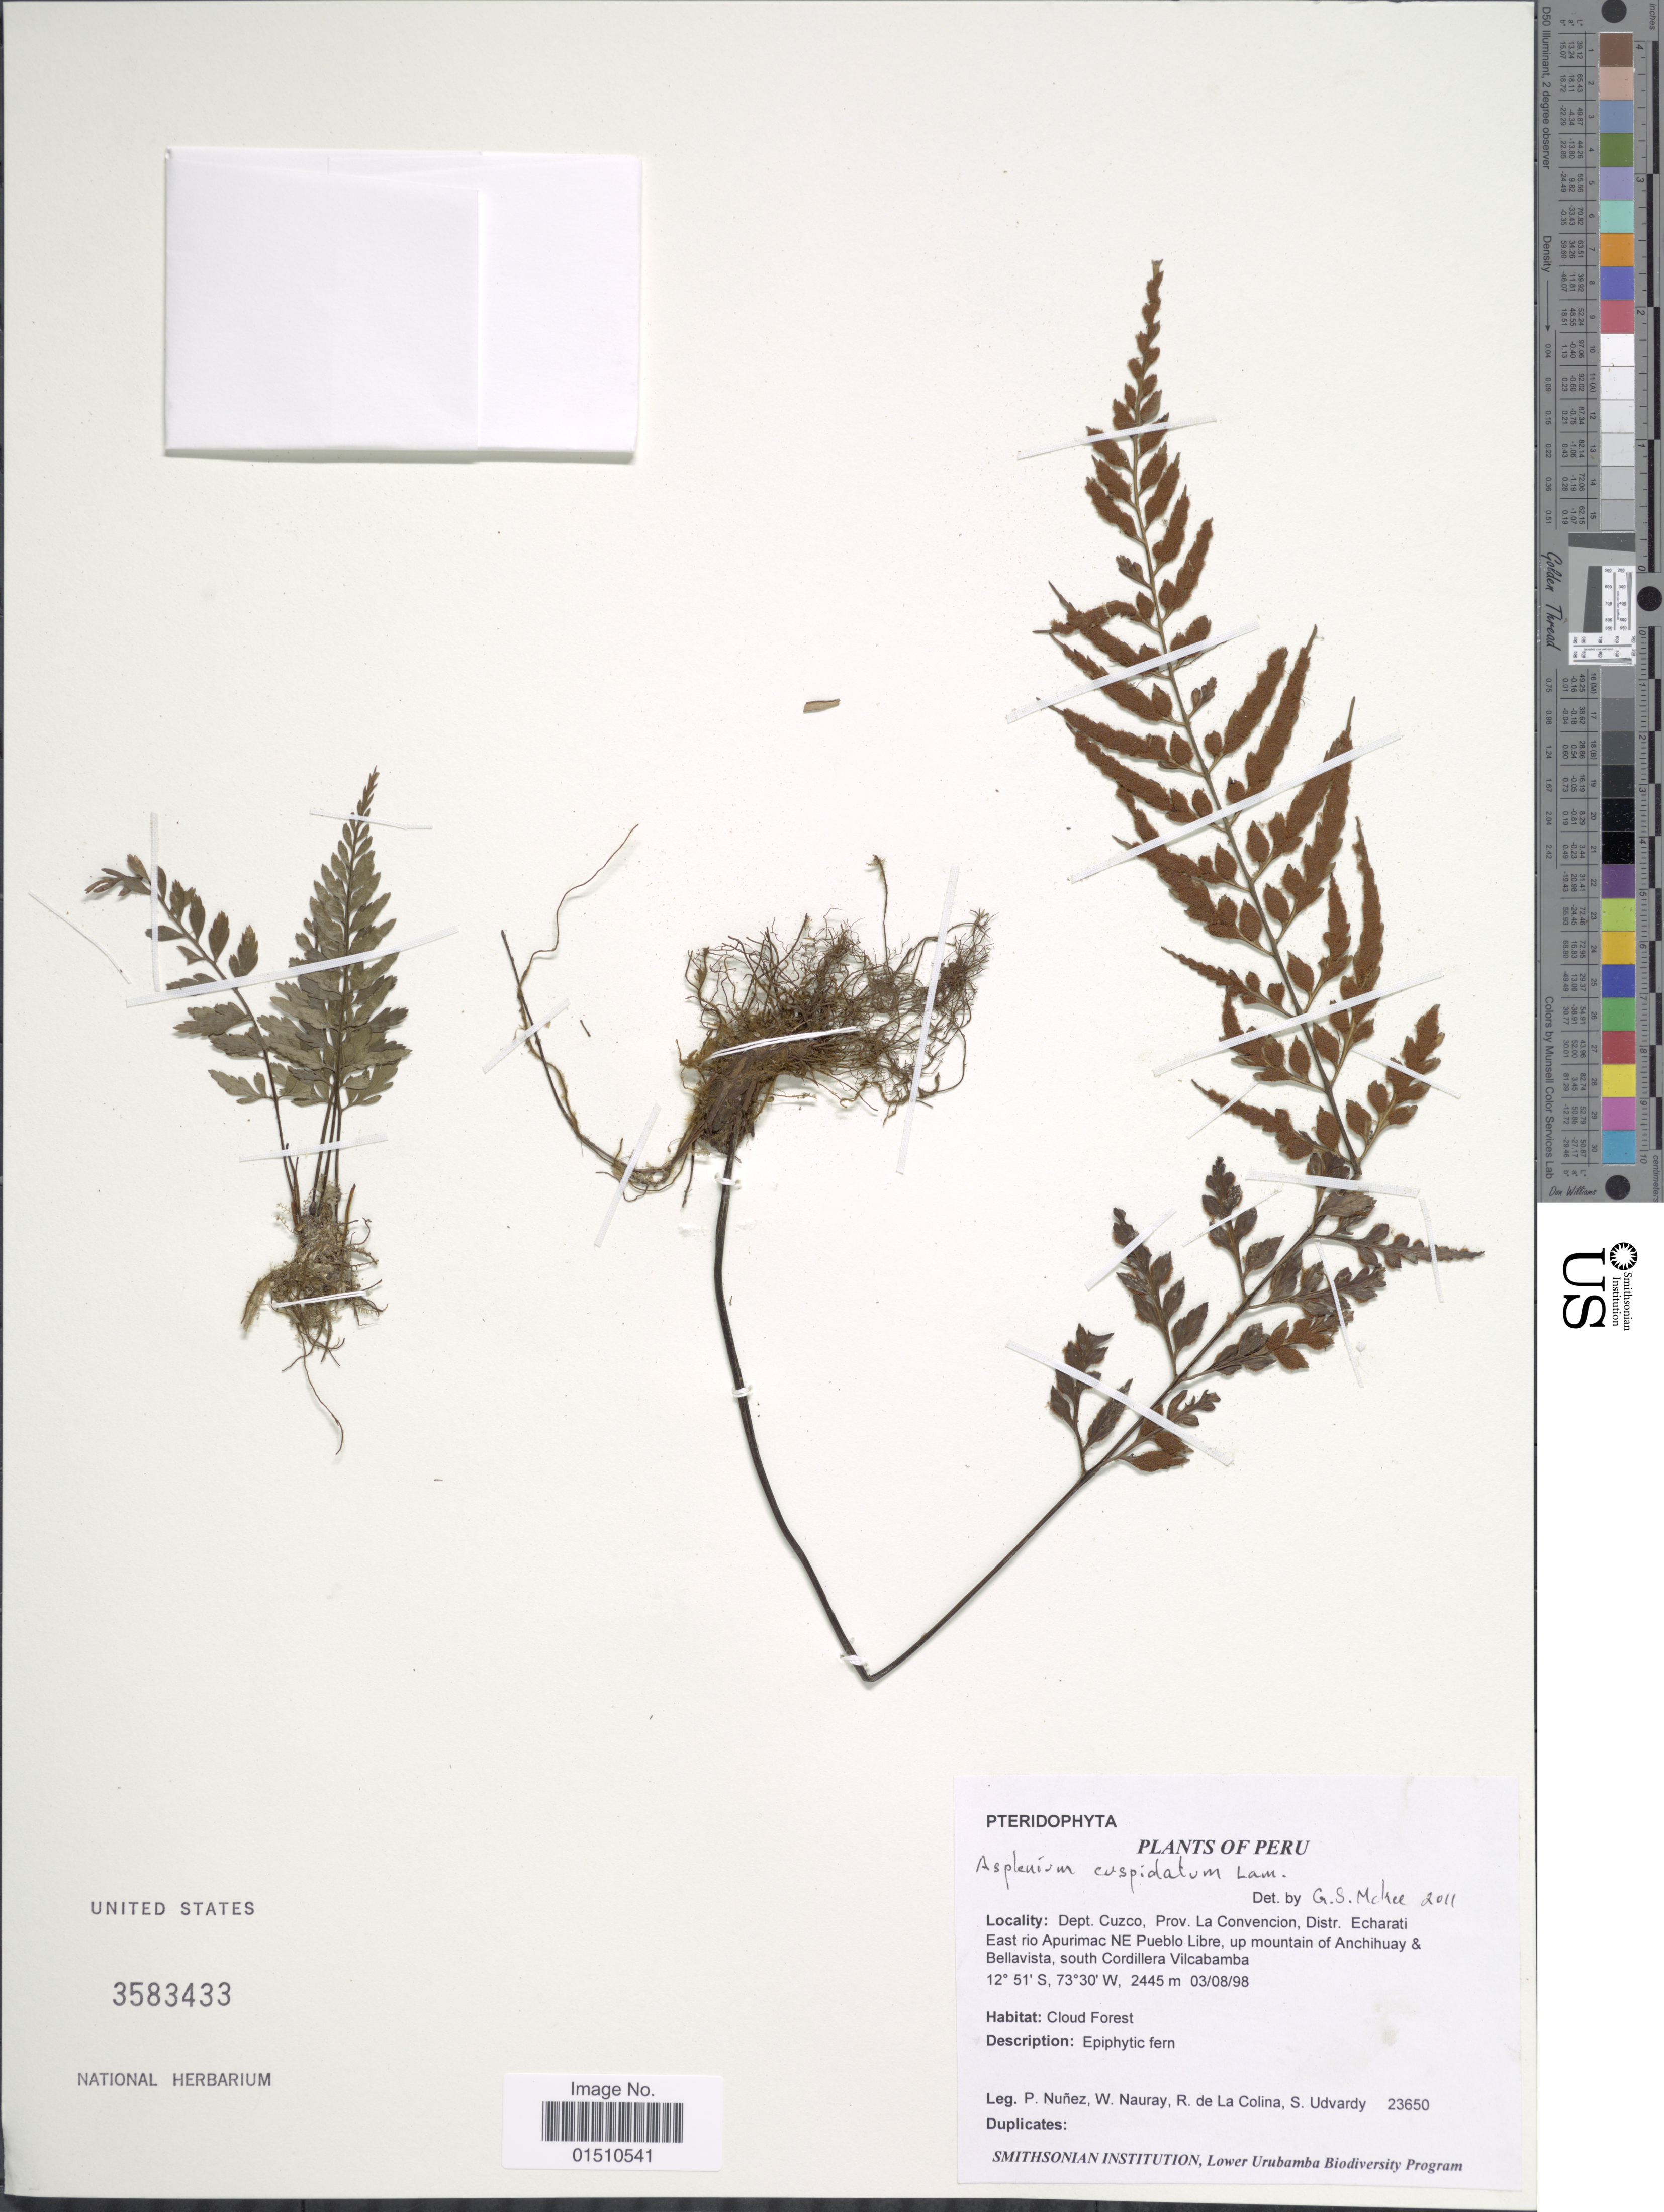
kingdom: Plantae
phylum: Tracheophyta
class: Polypodiopsida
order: Polypodiales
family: Aspleniaceae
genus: Asplenium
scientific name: Asplenium cuspidatum var. abrotanoides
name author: (C. Presl) C.V. Morton & Lellinger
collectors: P. Nuñez V., W. Nauray, R. Colina & S. Udvardy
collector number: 23650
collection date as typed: Transcribed d/m/y: 3/8/98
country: Peru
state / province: Cusco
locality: Peru, Dept. Cuzco Prov. La Convencion, Distr. Echarati East rio Apurimac NE Pueblo Liber, up mountain of Anchichua & Bellaviste, south Cordillera Vilcaabamba.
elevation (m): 2445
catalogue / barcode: US 3583433